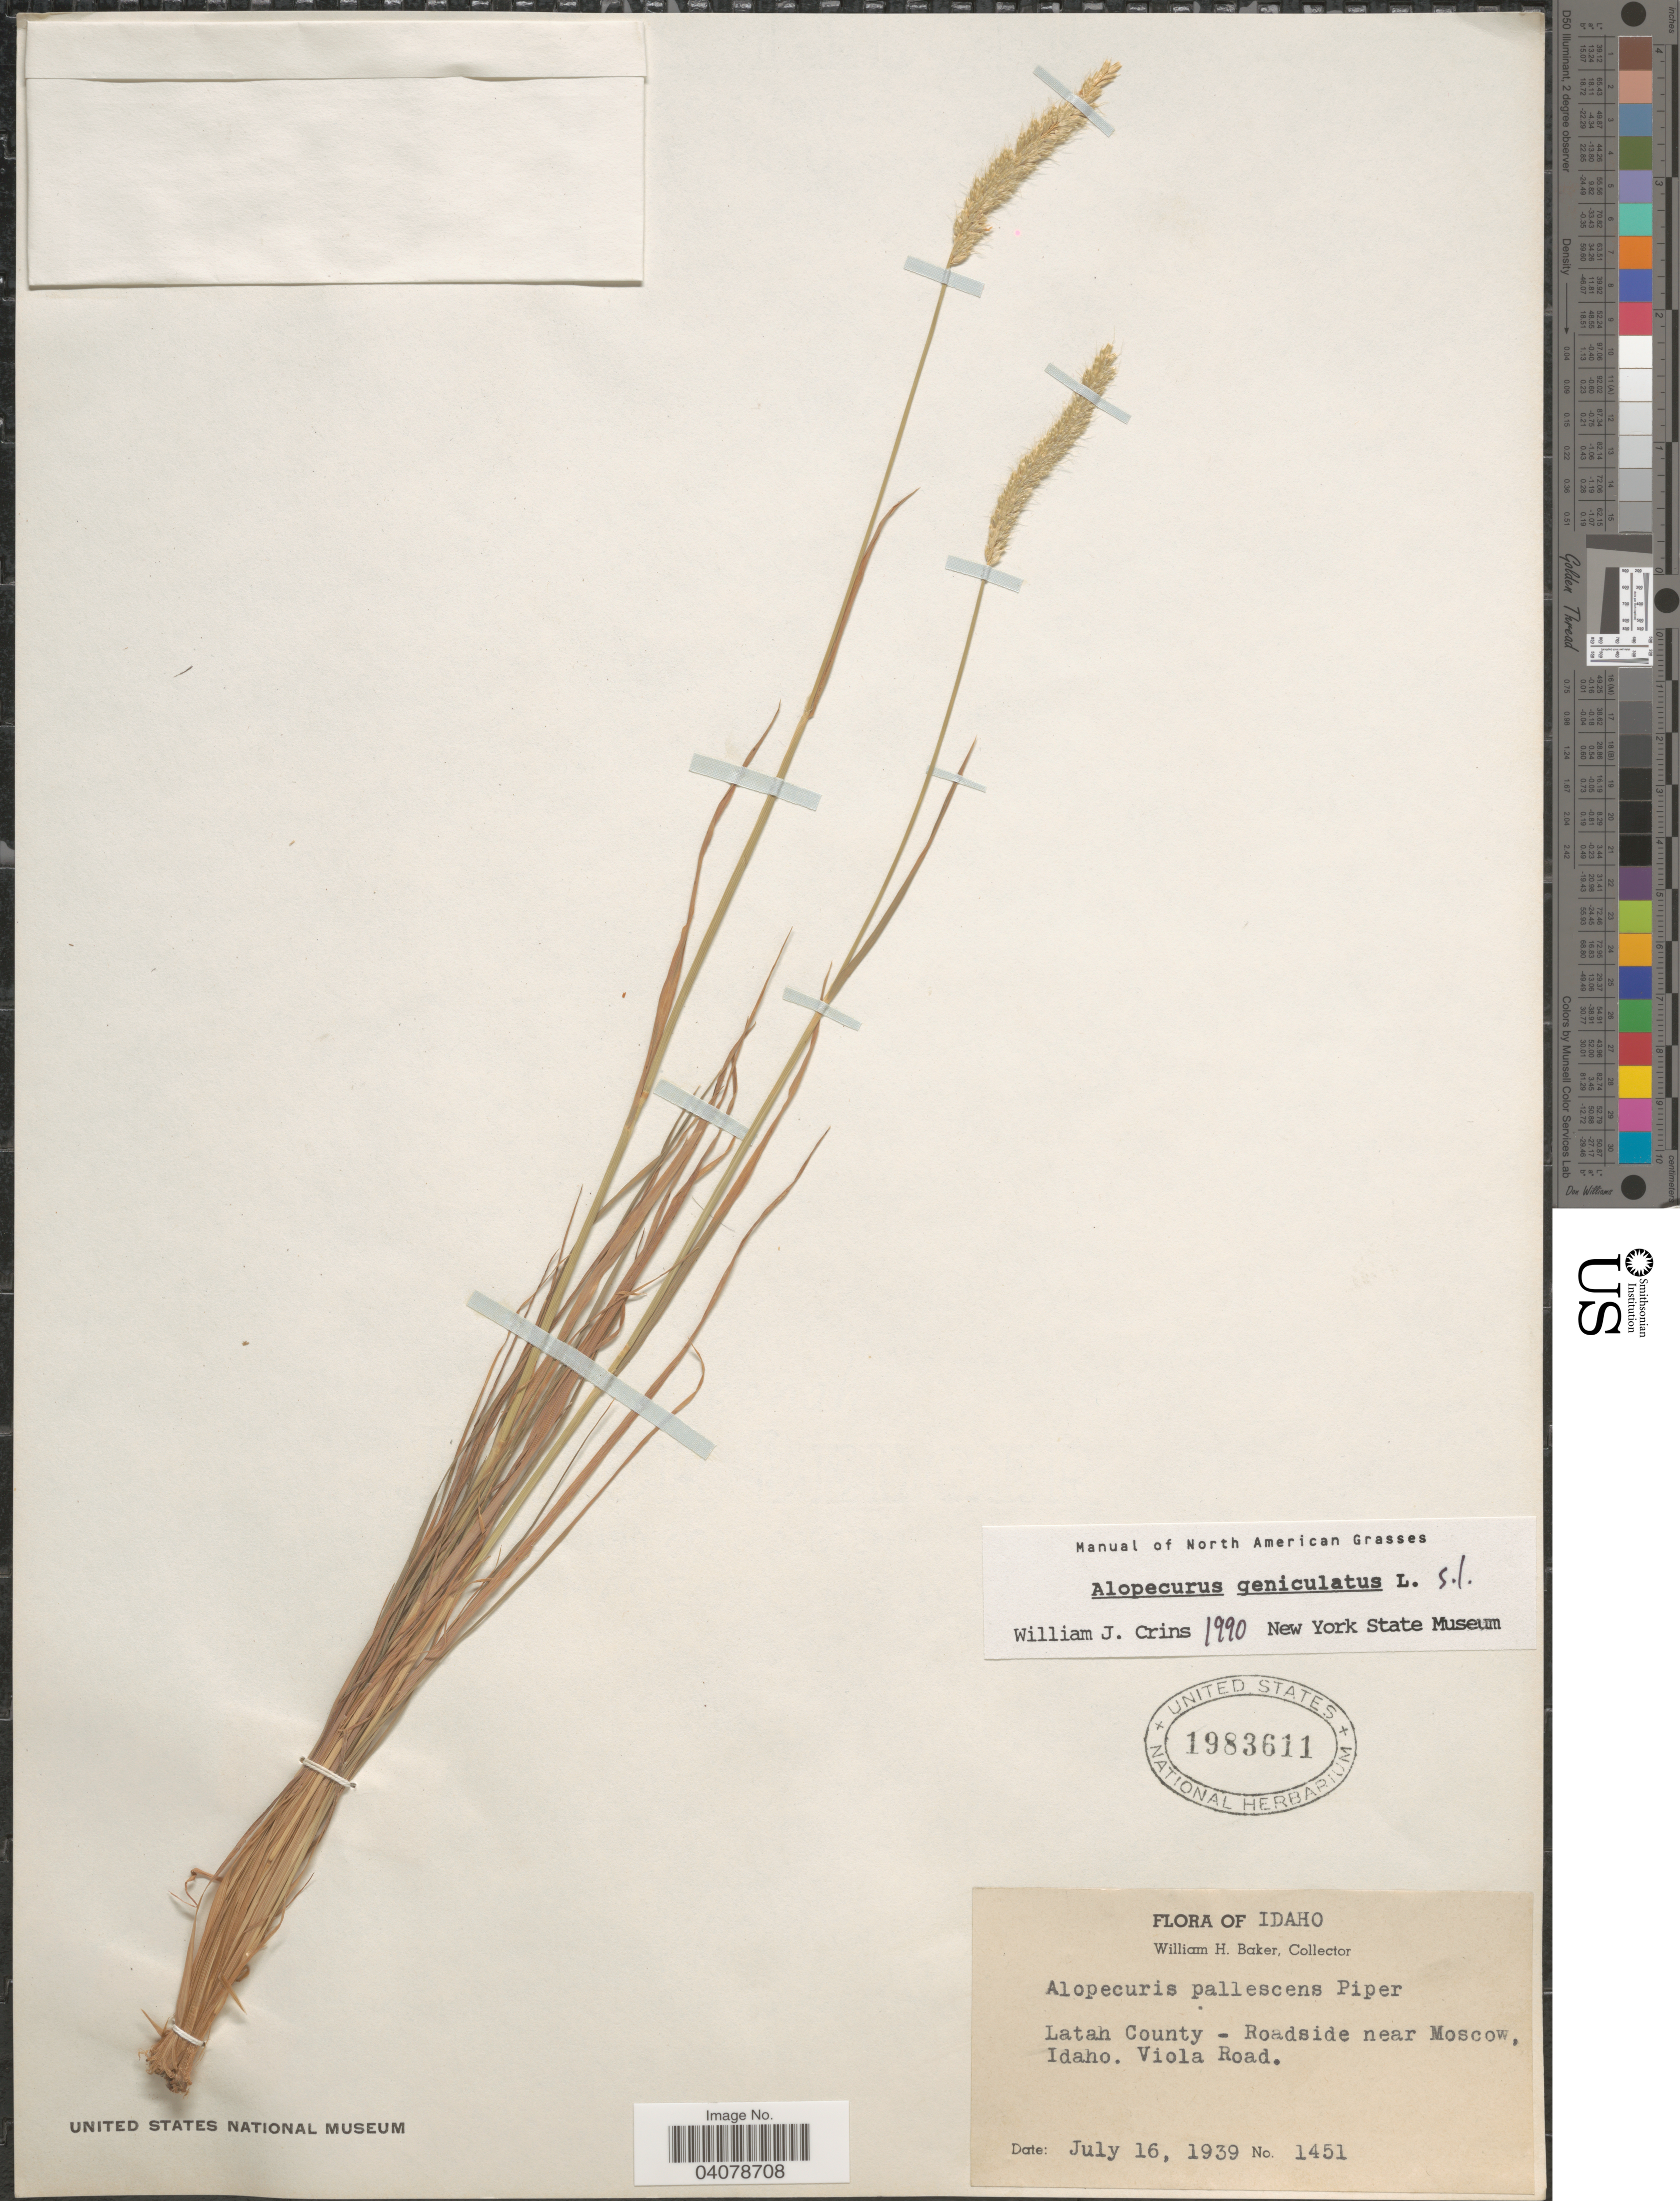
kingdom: Plantae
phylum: Tracheophyta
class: Liliopsida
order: Poales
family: Poaceae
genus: Alopecurus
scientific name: Alopecurus geniculatus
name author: L.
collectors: W. H. Baker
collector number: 1451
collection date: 1939-07-16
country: United States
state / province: Idaho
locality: Latah County - Roadside near Moscow. Viola Road.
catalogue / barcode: US 1983611